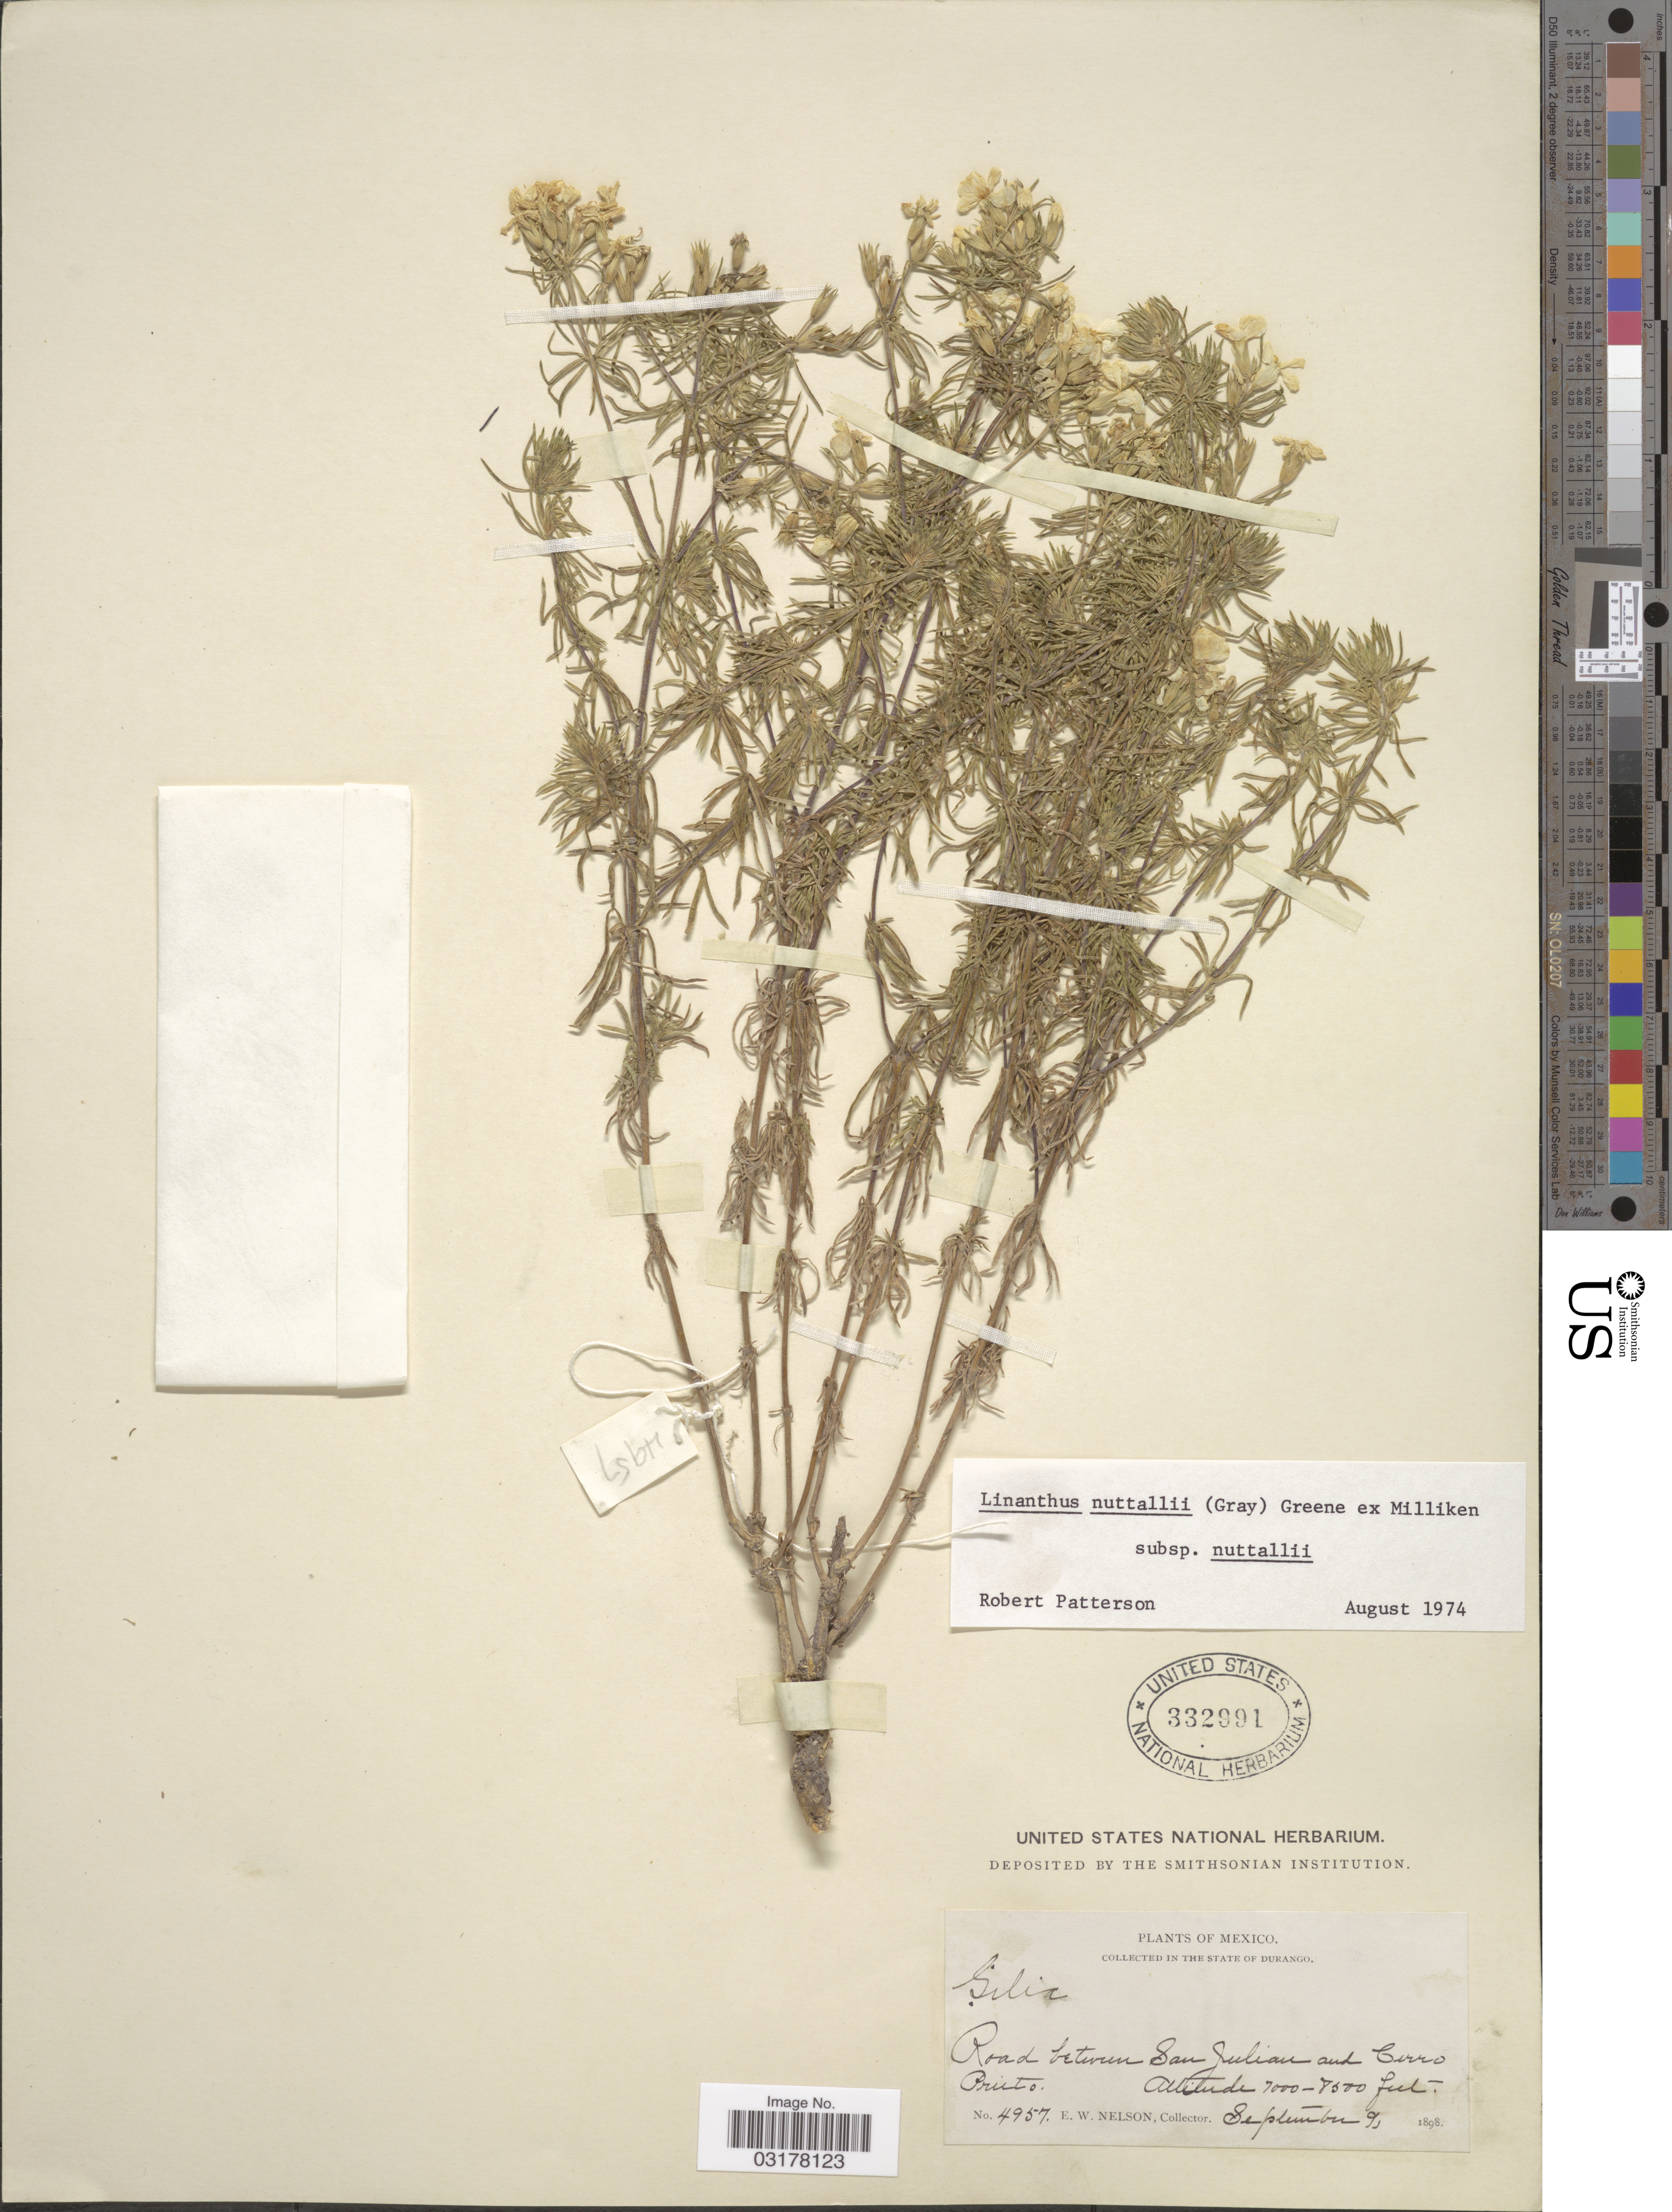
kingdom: Plantae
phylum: Tracheophyta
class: Magnoliopsida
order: Ericales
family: Polemoniaceae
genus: Leptosiphon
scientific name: Leptosiphon nuttallii subsp. nuttallii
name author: (A. Gray) J.M. Porter & L.A. Johnson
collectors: E. W. Nelson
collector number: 4957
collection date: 1898-09-09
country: Mexico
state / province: Durango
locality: Road between San Julian and Cerro Prieto.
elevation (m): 2134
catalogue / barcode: US 332991